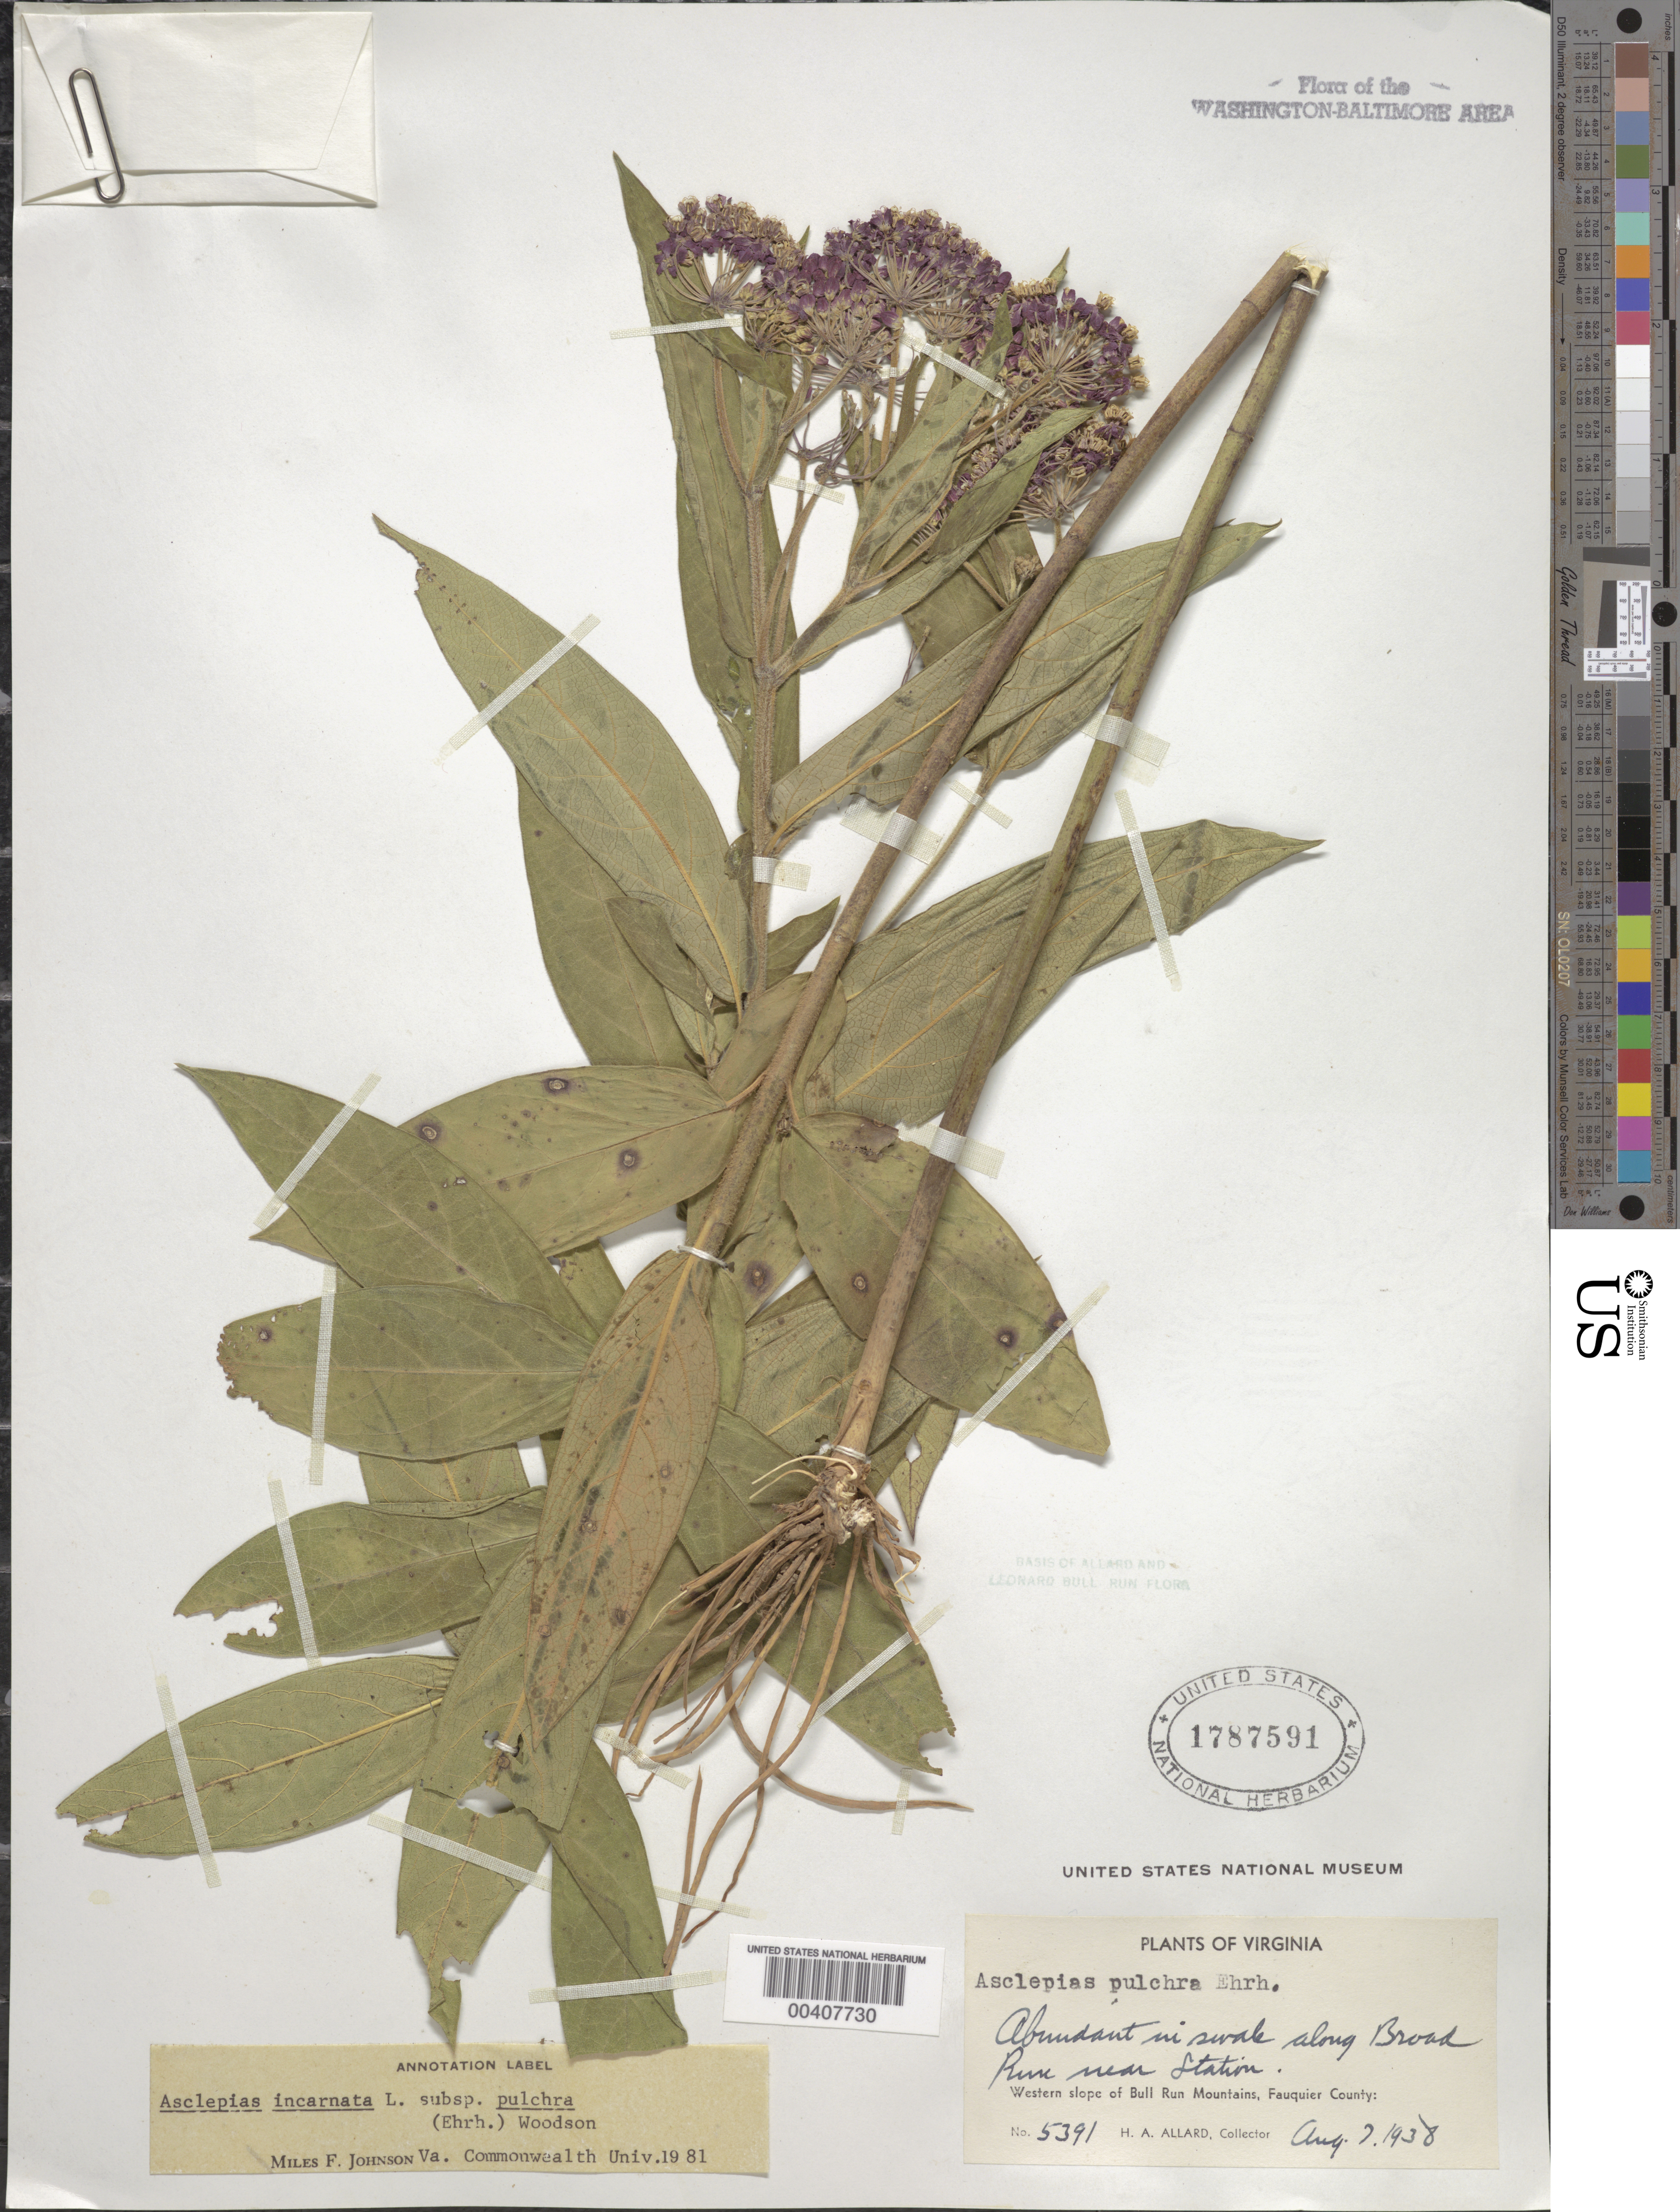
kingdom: Plantae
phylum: Tracheophyta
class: Magnoliopsida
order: Gentianales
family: Apocynaceae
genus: Asclepias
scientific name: Asclepias incarnata subsp. pulchra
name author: (Ehrh. ex Willd.) Woodson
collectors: H. A. Allard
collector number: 5391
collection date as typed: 07 Aug 1938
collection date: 1938-08-07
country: United States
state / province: Virginia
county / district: Fauquier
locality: Broad Run, near station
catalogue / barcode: US 1787591